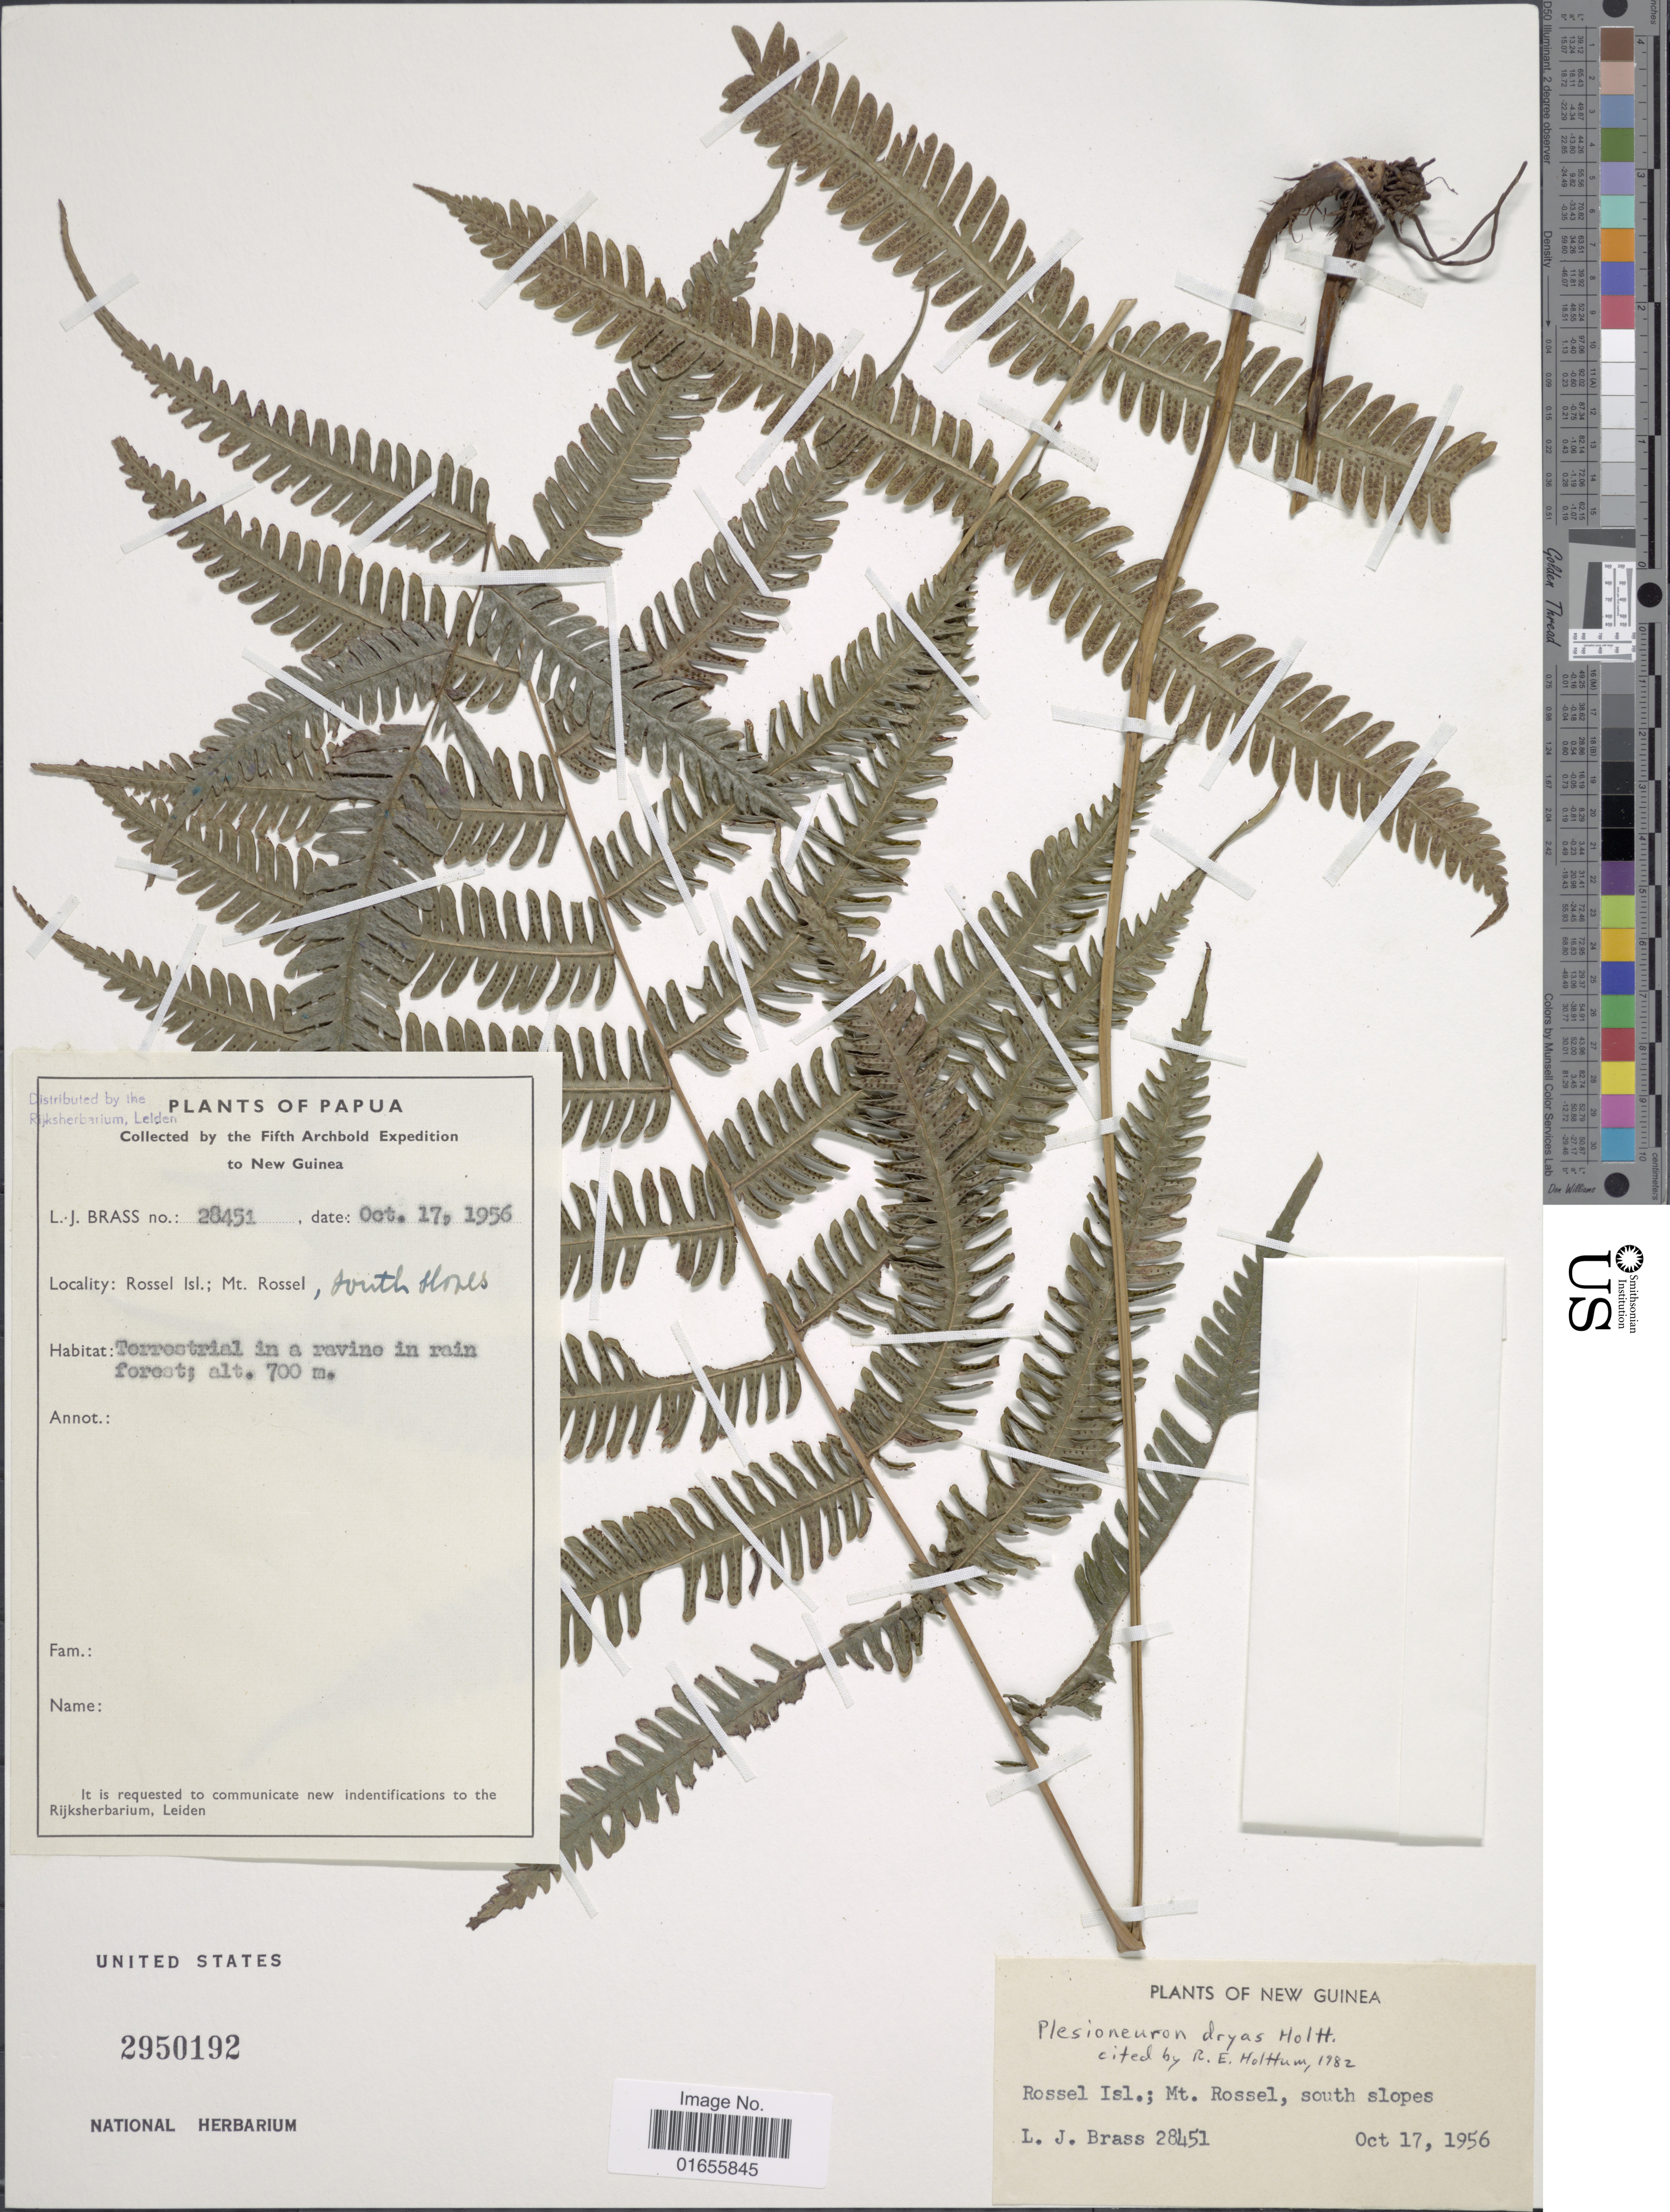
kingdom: Plantae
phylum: Tracheophyta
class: Polypodiopsida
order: Polypodiales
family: Thelypteridaceae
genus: Plesioneuron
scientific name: Plesioneuron dryas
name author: Holttum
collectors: L. J. Brass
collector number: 28451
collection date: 1956-10-17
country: Papua New Guinea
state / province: Milne Bay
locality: Rossel Isl.; Mt. Rossel, south slopes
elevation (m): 700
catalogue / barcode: US 2950192